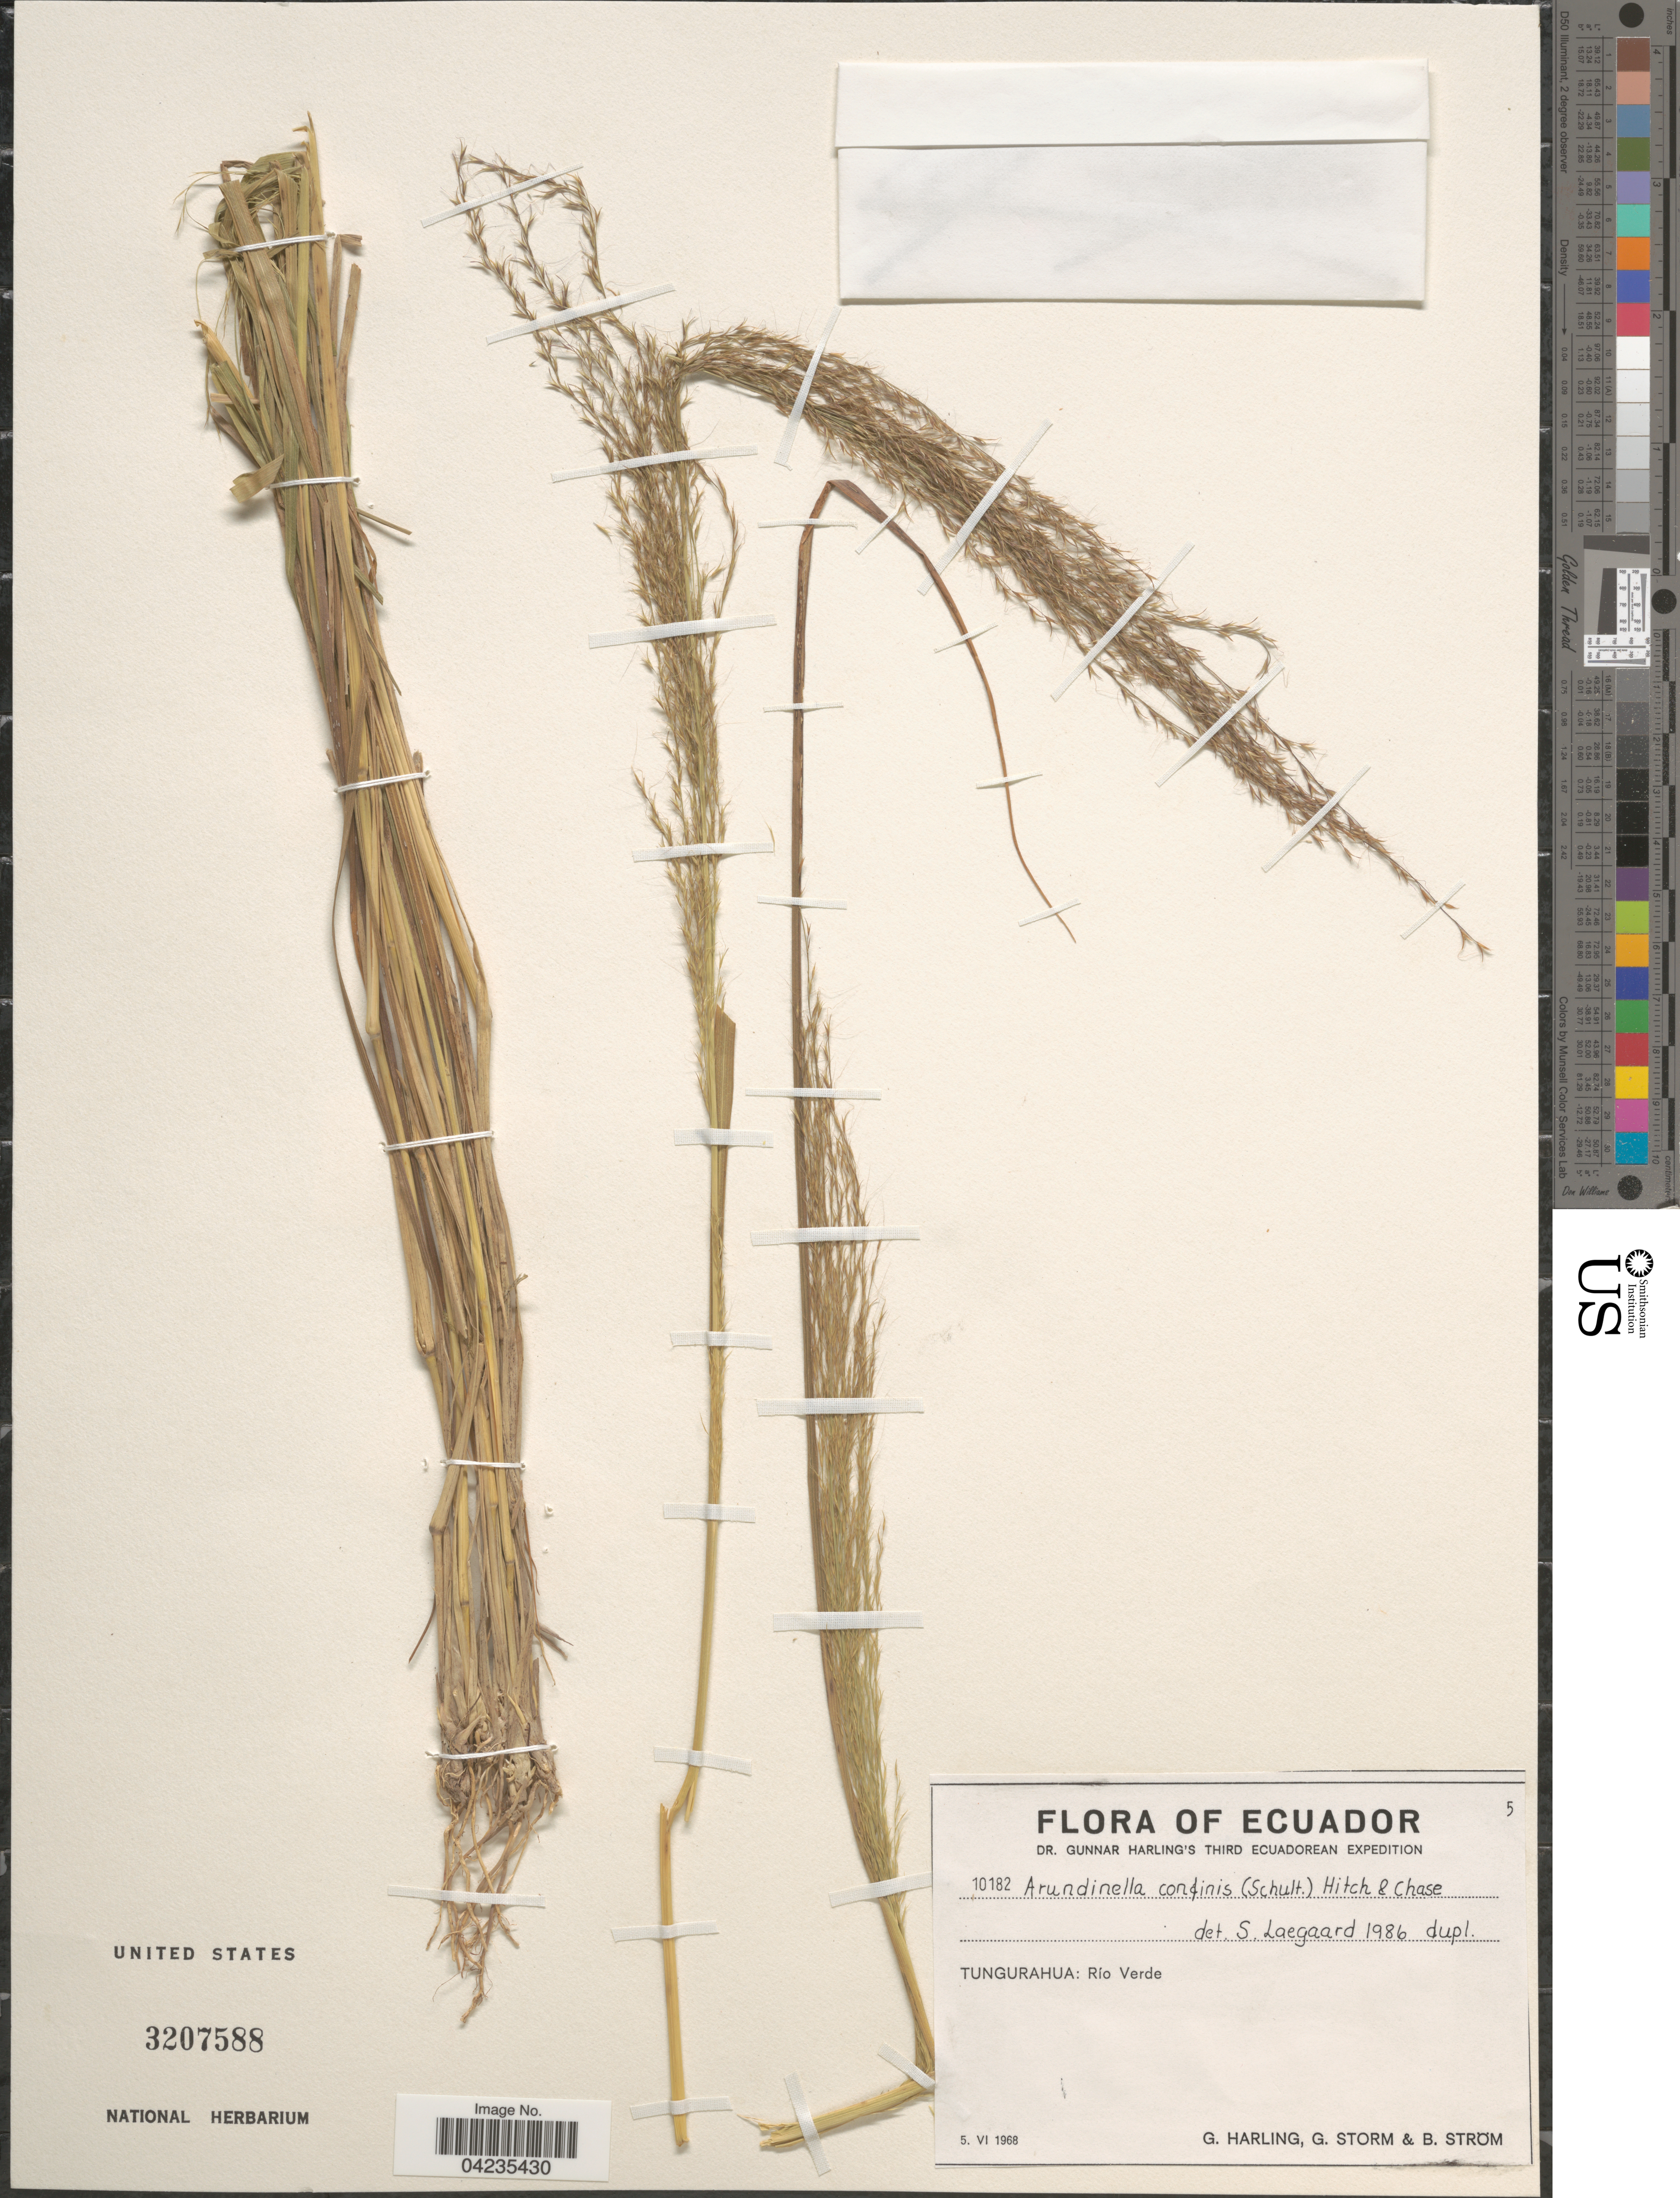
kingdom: Plantae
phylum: Tracheophyta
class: Liliopsida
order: Poales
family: Poaceae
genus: Arundinella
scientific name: Arundinella hispida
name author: (Humb. & Bonpl. ex Willd.) Kuntze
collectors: G. Harling, G. Storm & B. Ström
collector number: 10182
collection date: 1968-06-05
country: Ecuador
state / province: Tungurahua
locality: Dr. Gunnar Harling's Third Ecuadorean Expedition. Río Verde.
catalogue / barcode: US 3207588